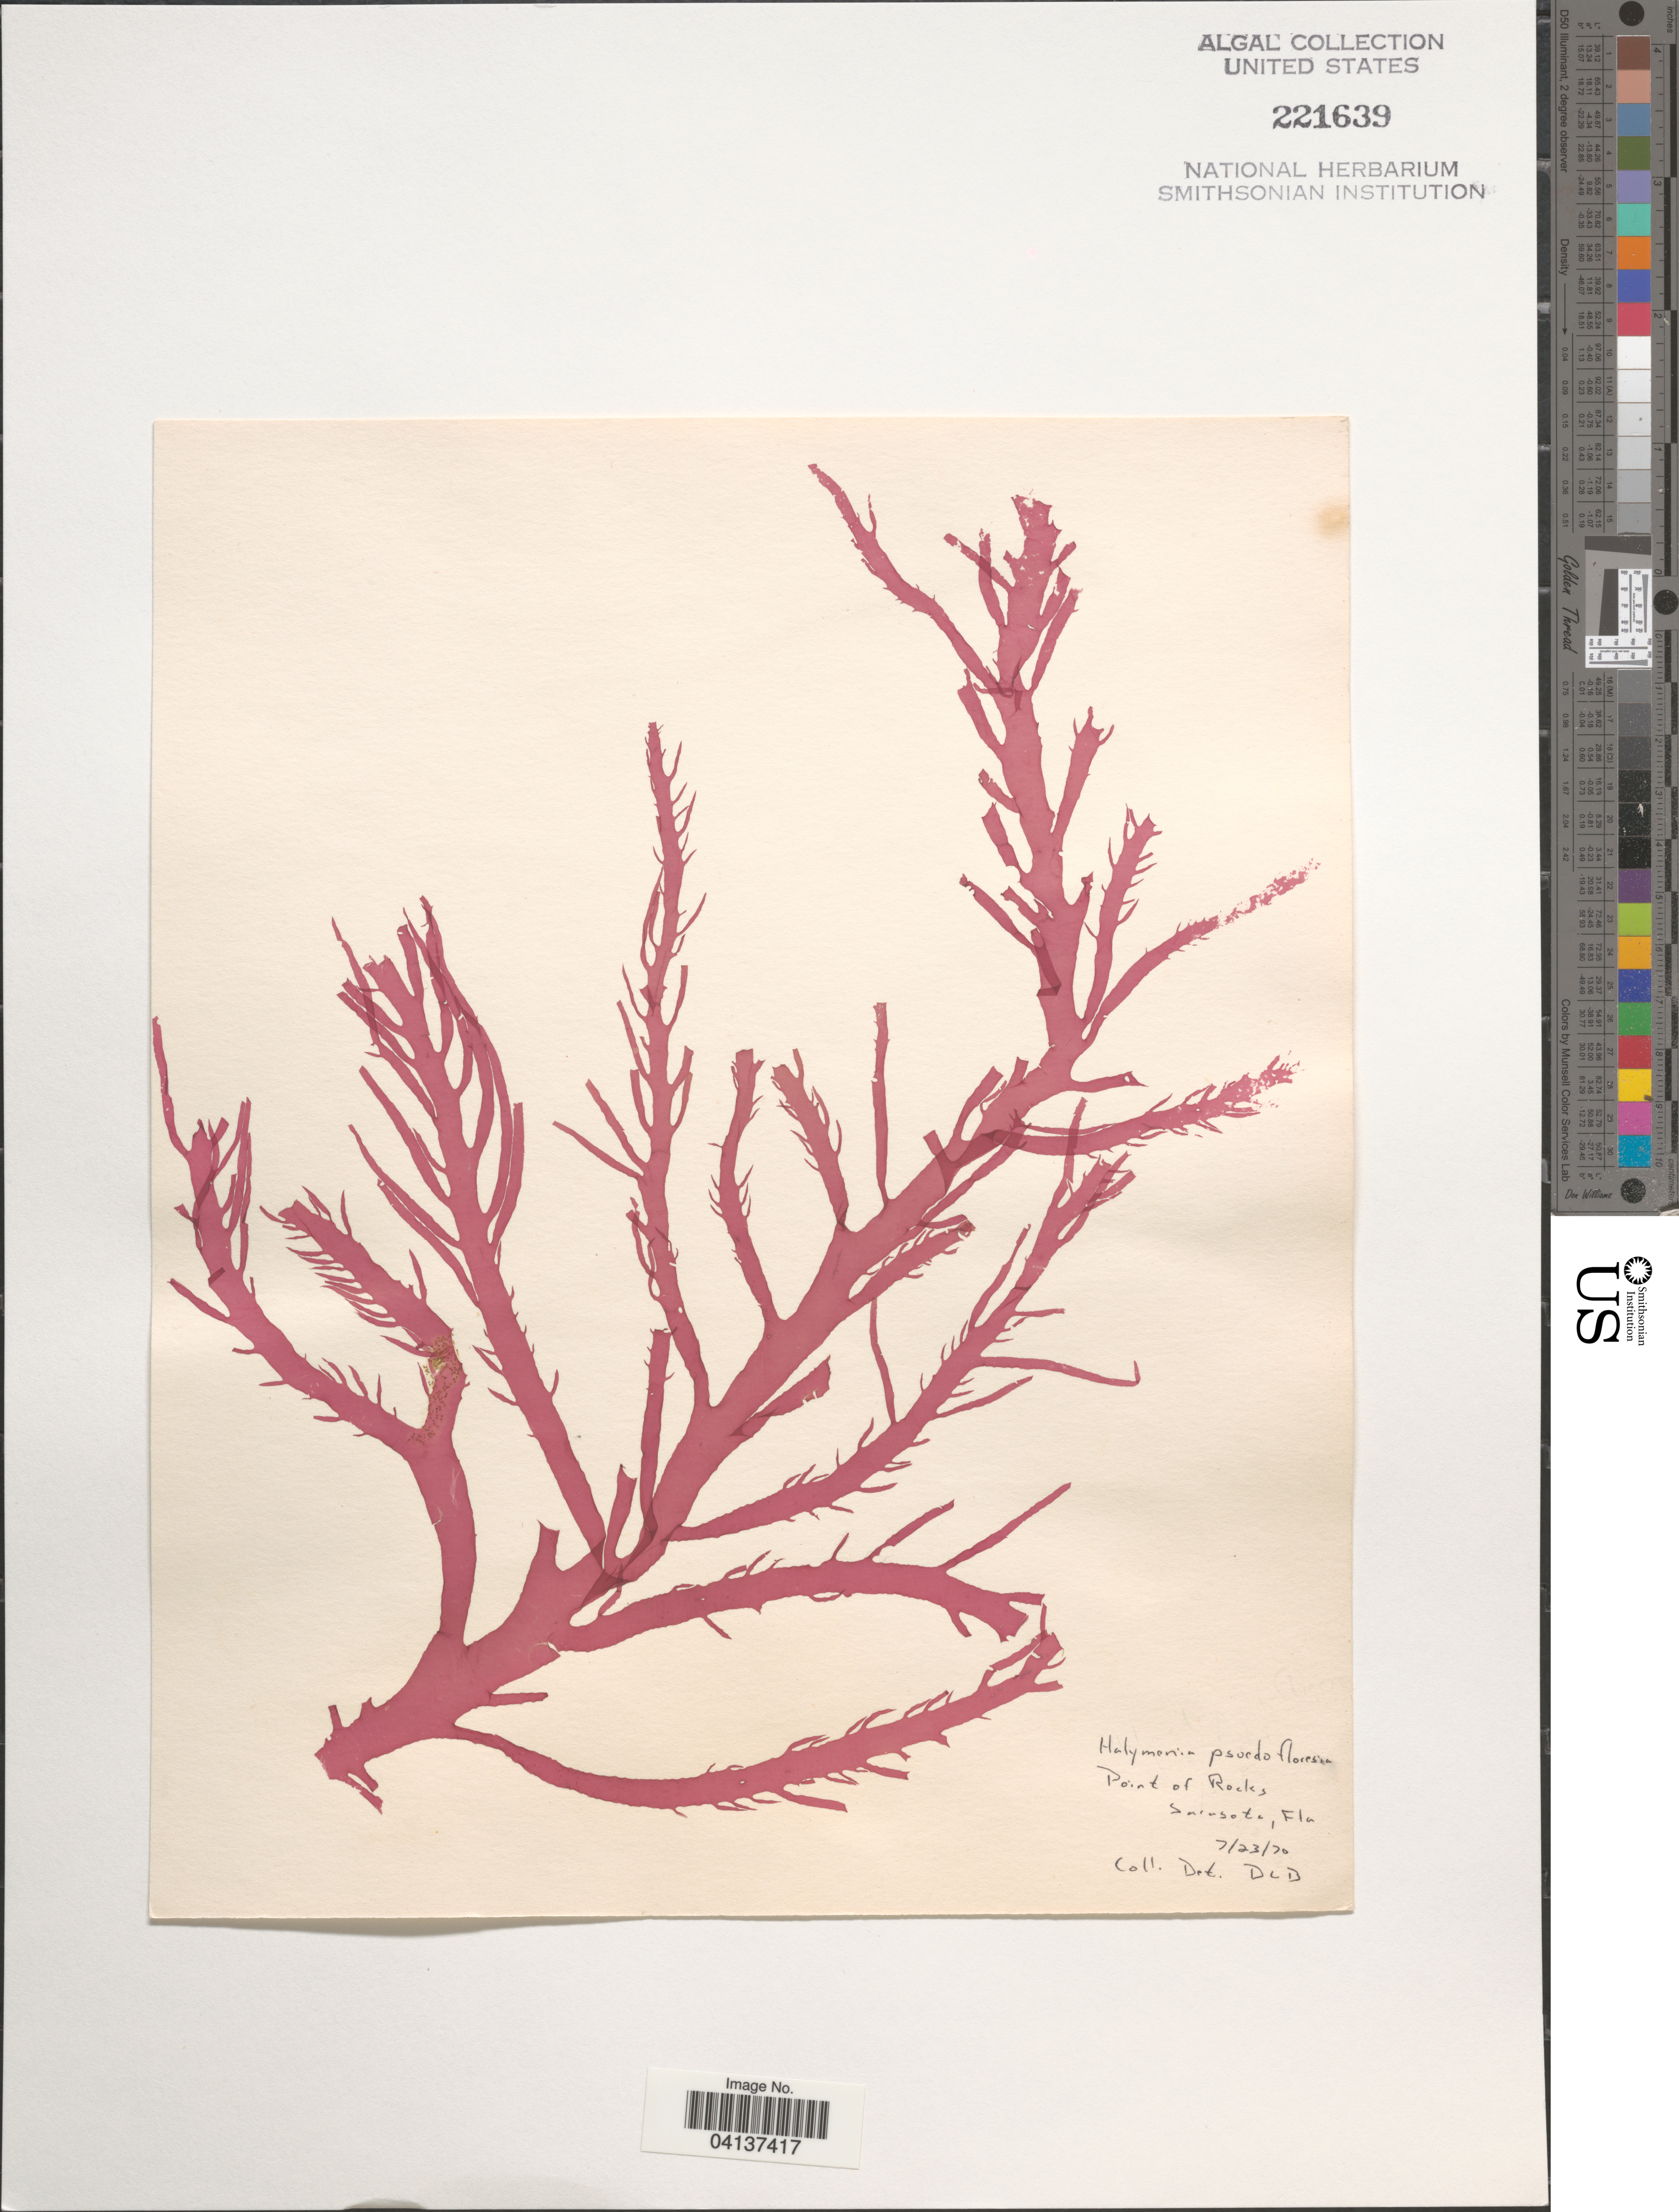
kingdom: Plantae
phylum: Rhodophyta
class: Florideophyceae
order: Halymeniales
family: Halymeniaceae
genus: Halymenia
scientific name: Halymenia pseudofloresia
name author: Collins & M. Howe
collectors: D. L. B.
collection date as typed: Transcribed d/m/y: 23/7/70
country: United States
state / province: Florida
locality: Point of Rocks, Sarasota.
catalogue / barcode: US 221639